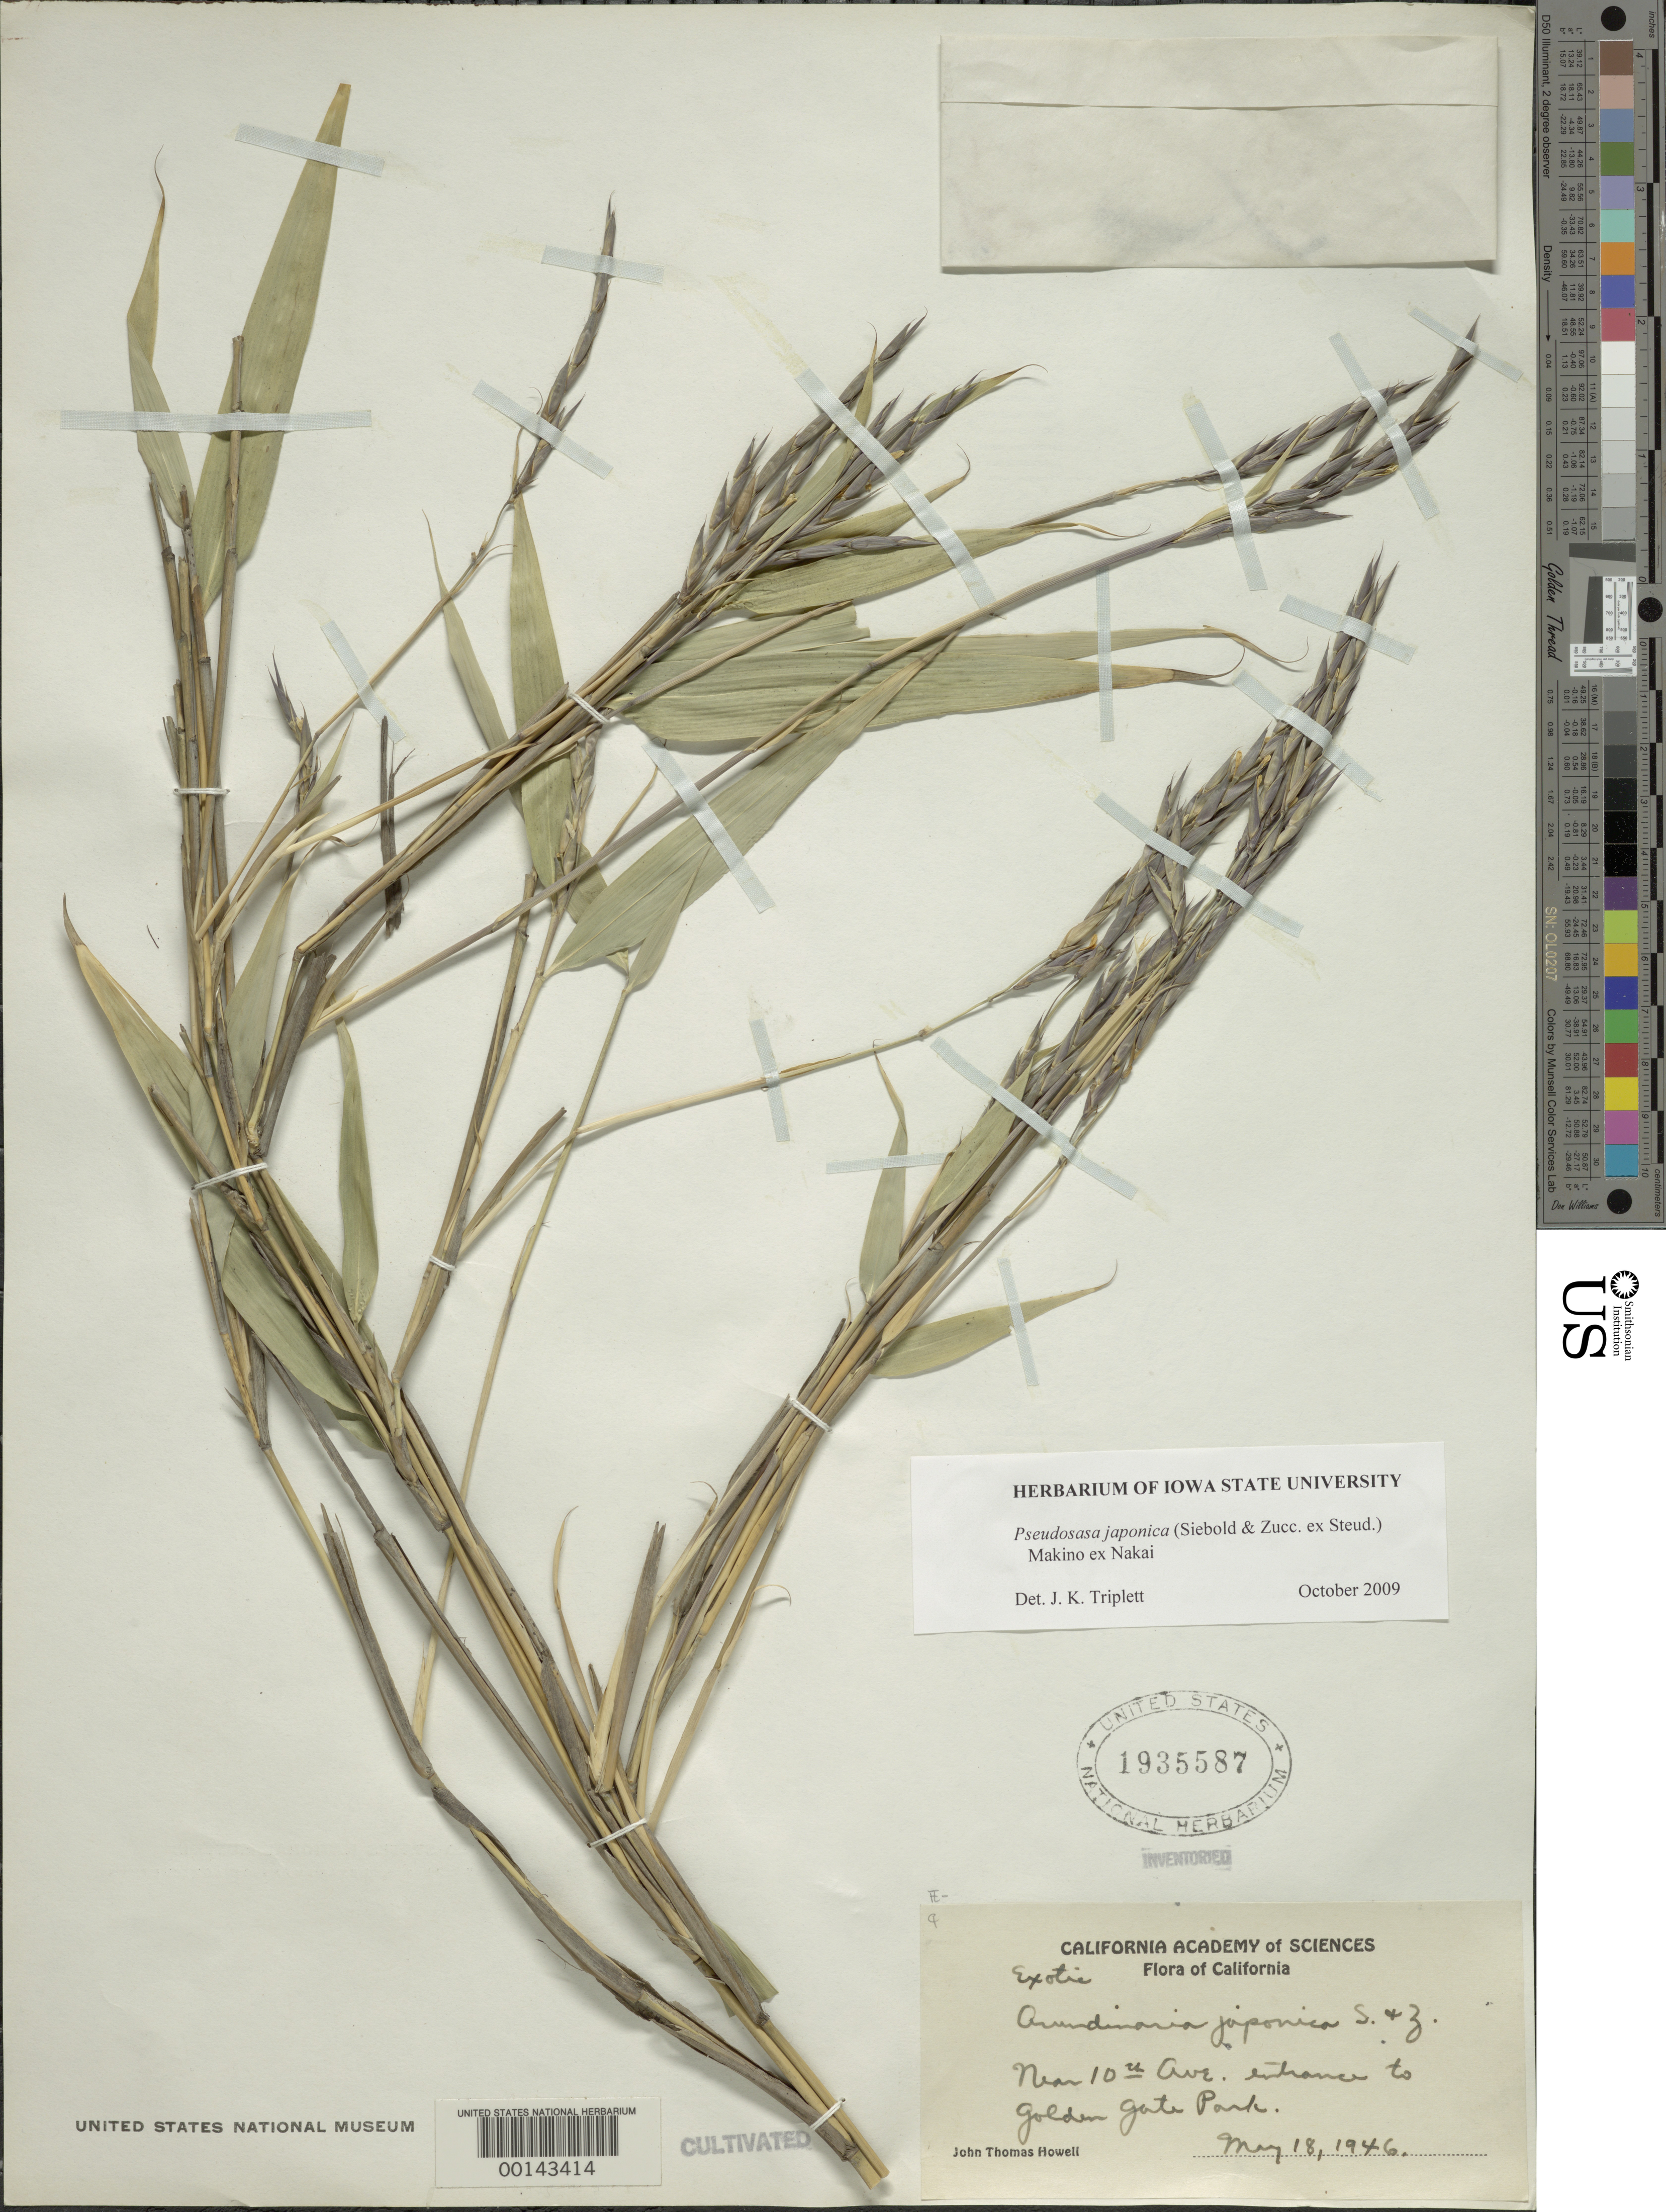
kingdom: Plantae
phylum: Tracheophyta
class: Liliopsida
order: Poales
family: Poaceae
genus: Pseudosasa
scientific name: Pseudosasa japonica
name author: (Siebold & Zucc. ex Steud.) Makino ex Nakai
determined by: Triplett, J. K.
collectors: J. T. Howell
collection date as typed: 18 May 1946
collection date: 1946-05-18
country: United States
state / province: California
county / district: San Francisco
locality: Near 10th Ave entrance to Golden Gate Park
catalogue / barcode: US 1935587